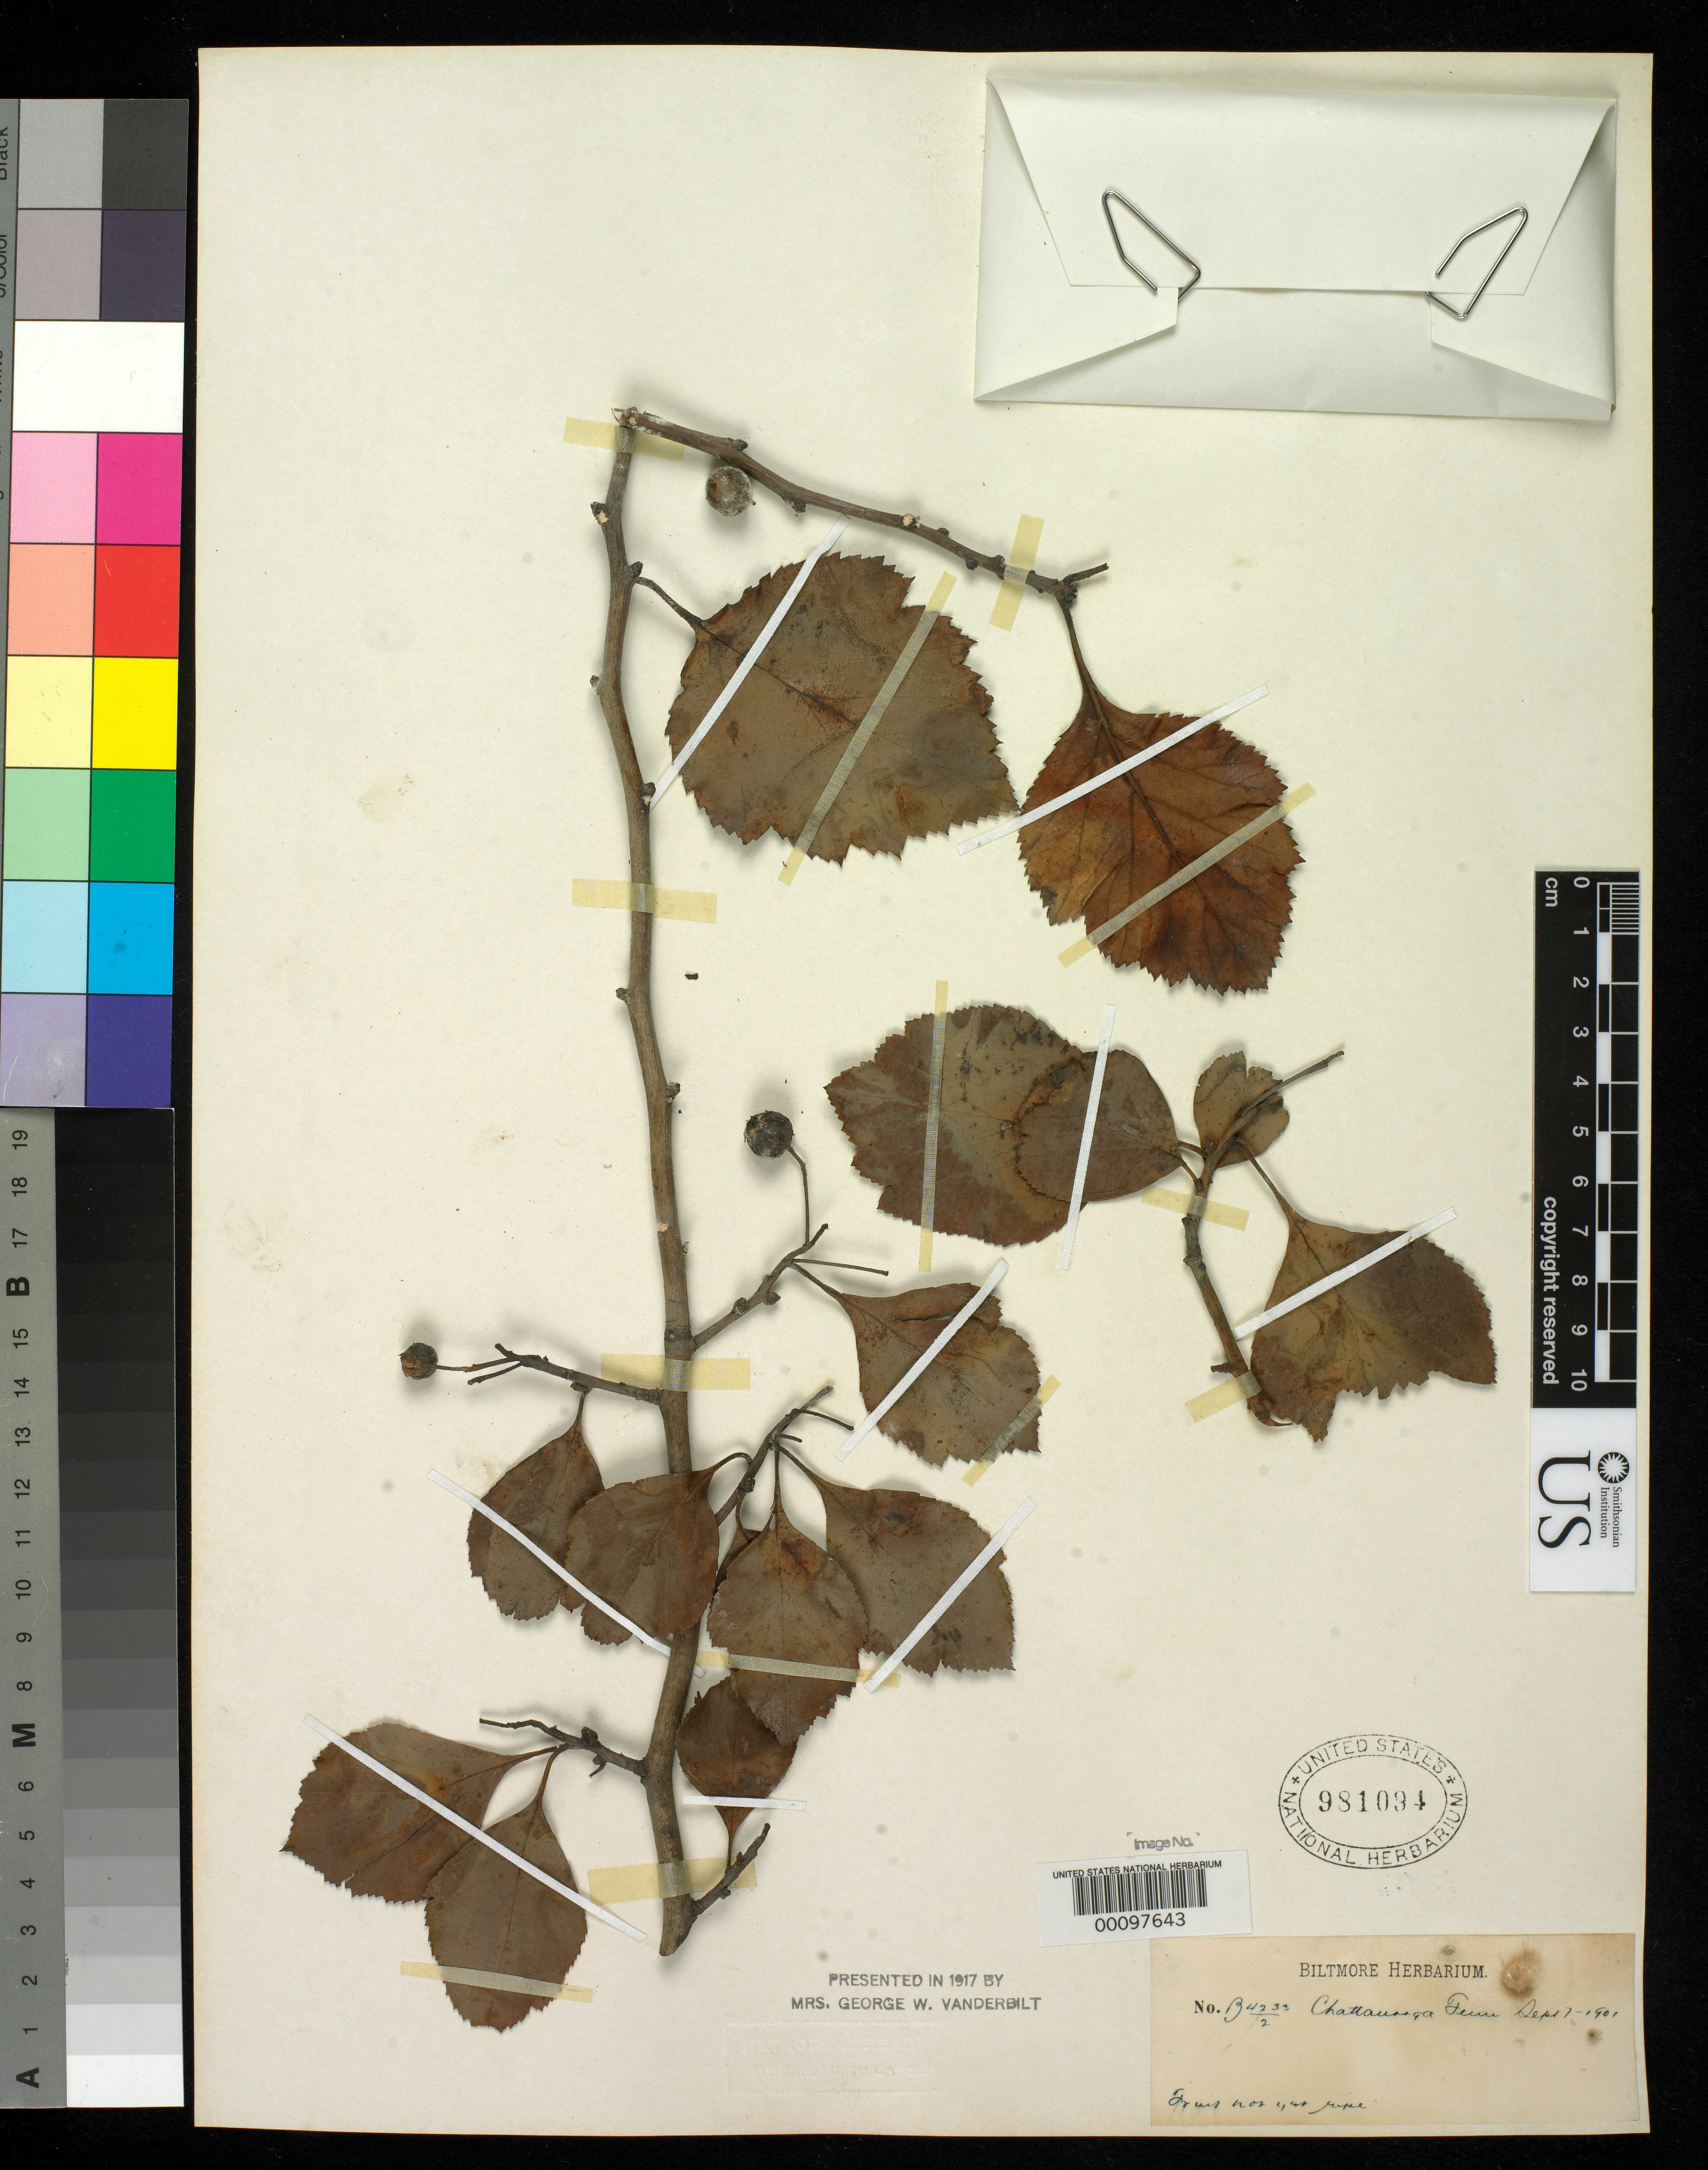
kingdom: Plantae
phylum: Tracheophyta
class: Magnoliopsida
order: Rosales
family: Rosaceae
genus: Crataegus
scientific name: Crataegus penita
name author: Beadle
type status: Syntype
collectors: ex herb. Biltmore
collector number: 4233/2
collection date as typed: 07 Sep 1901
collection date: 1901-09-07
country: United States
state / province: Tennessee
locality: Chattanoaga.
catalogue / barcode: US 981094